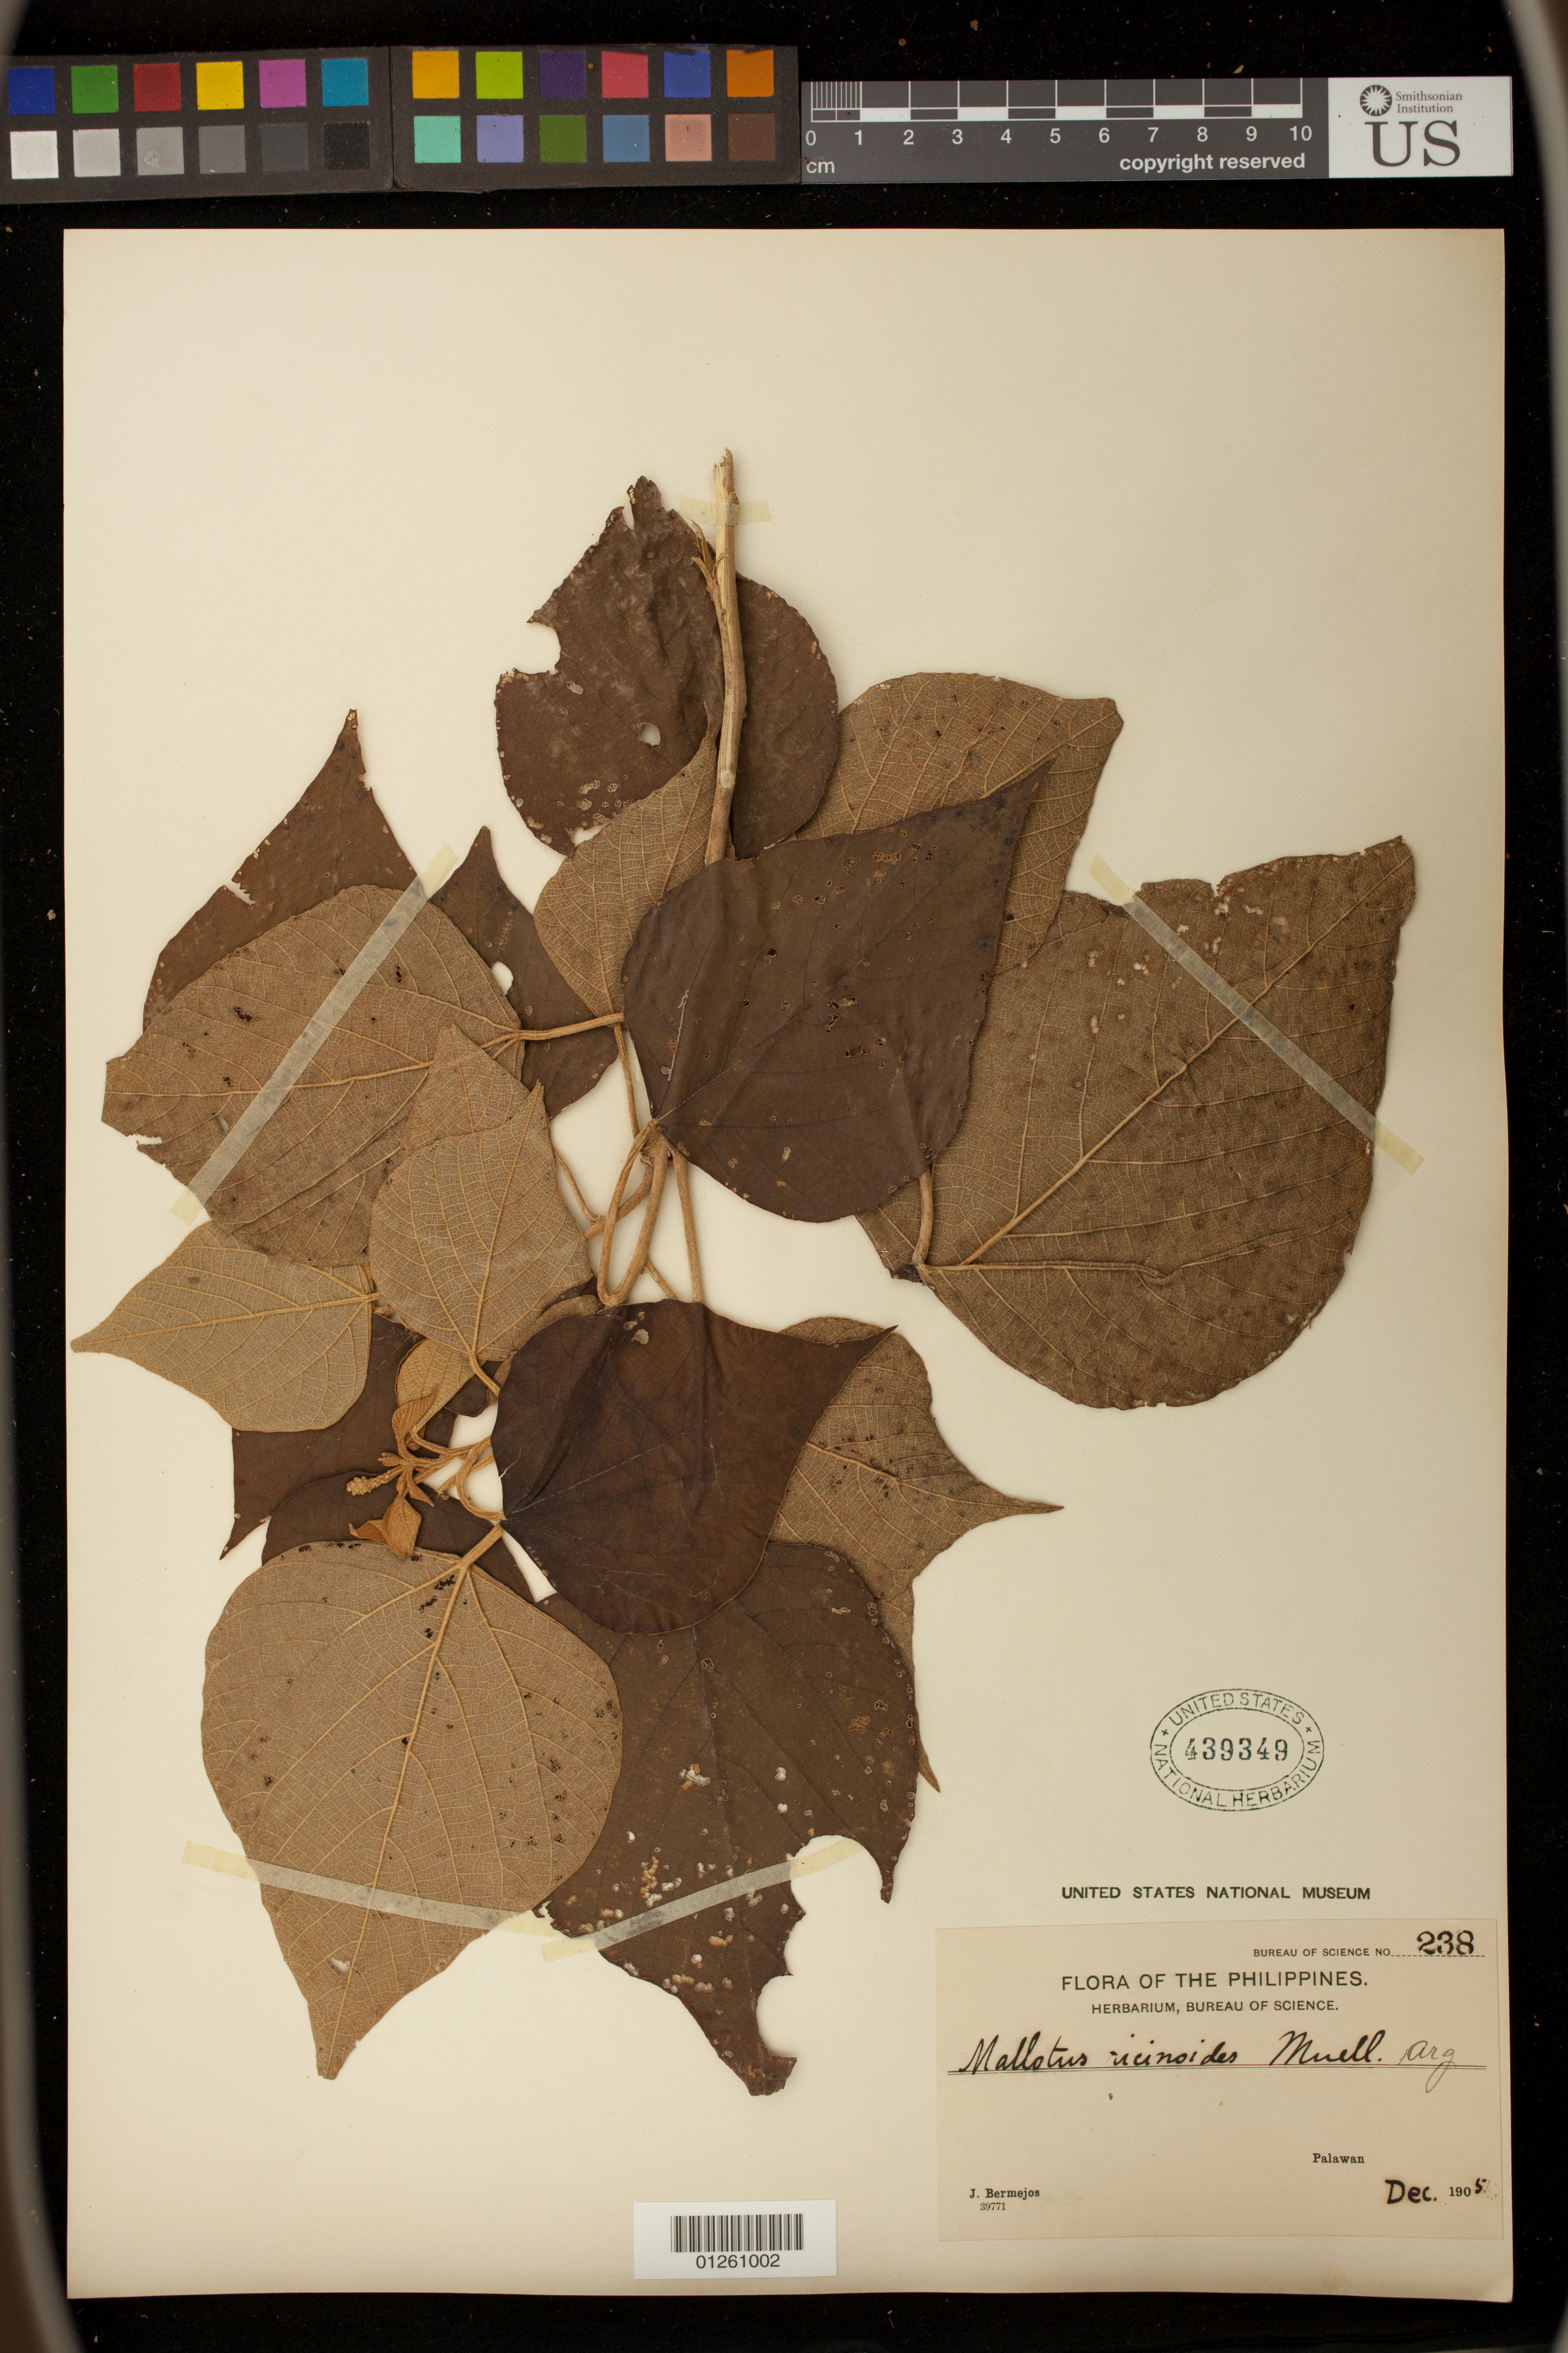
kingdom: Plantae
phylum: Tracheophyta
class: Magnoliopsida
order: Malpighiales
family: Euphorbiaceae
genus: Mallotus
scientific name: Mallotus ricinoides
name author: (Pers.) Müll. Arg.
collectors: J. Bermejos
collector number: Bur. Sci. 238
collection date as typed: Dec 1905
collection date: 1905-12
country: Philippines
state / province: Mimaropa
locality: Palawan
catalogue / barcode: US 439349